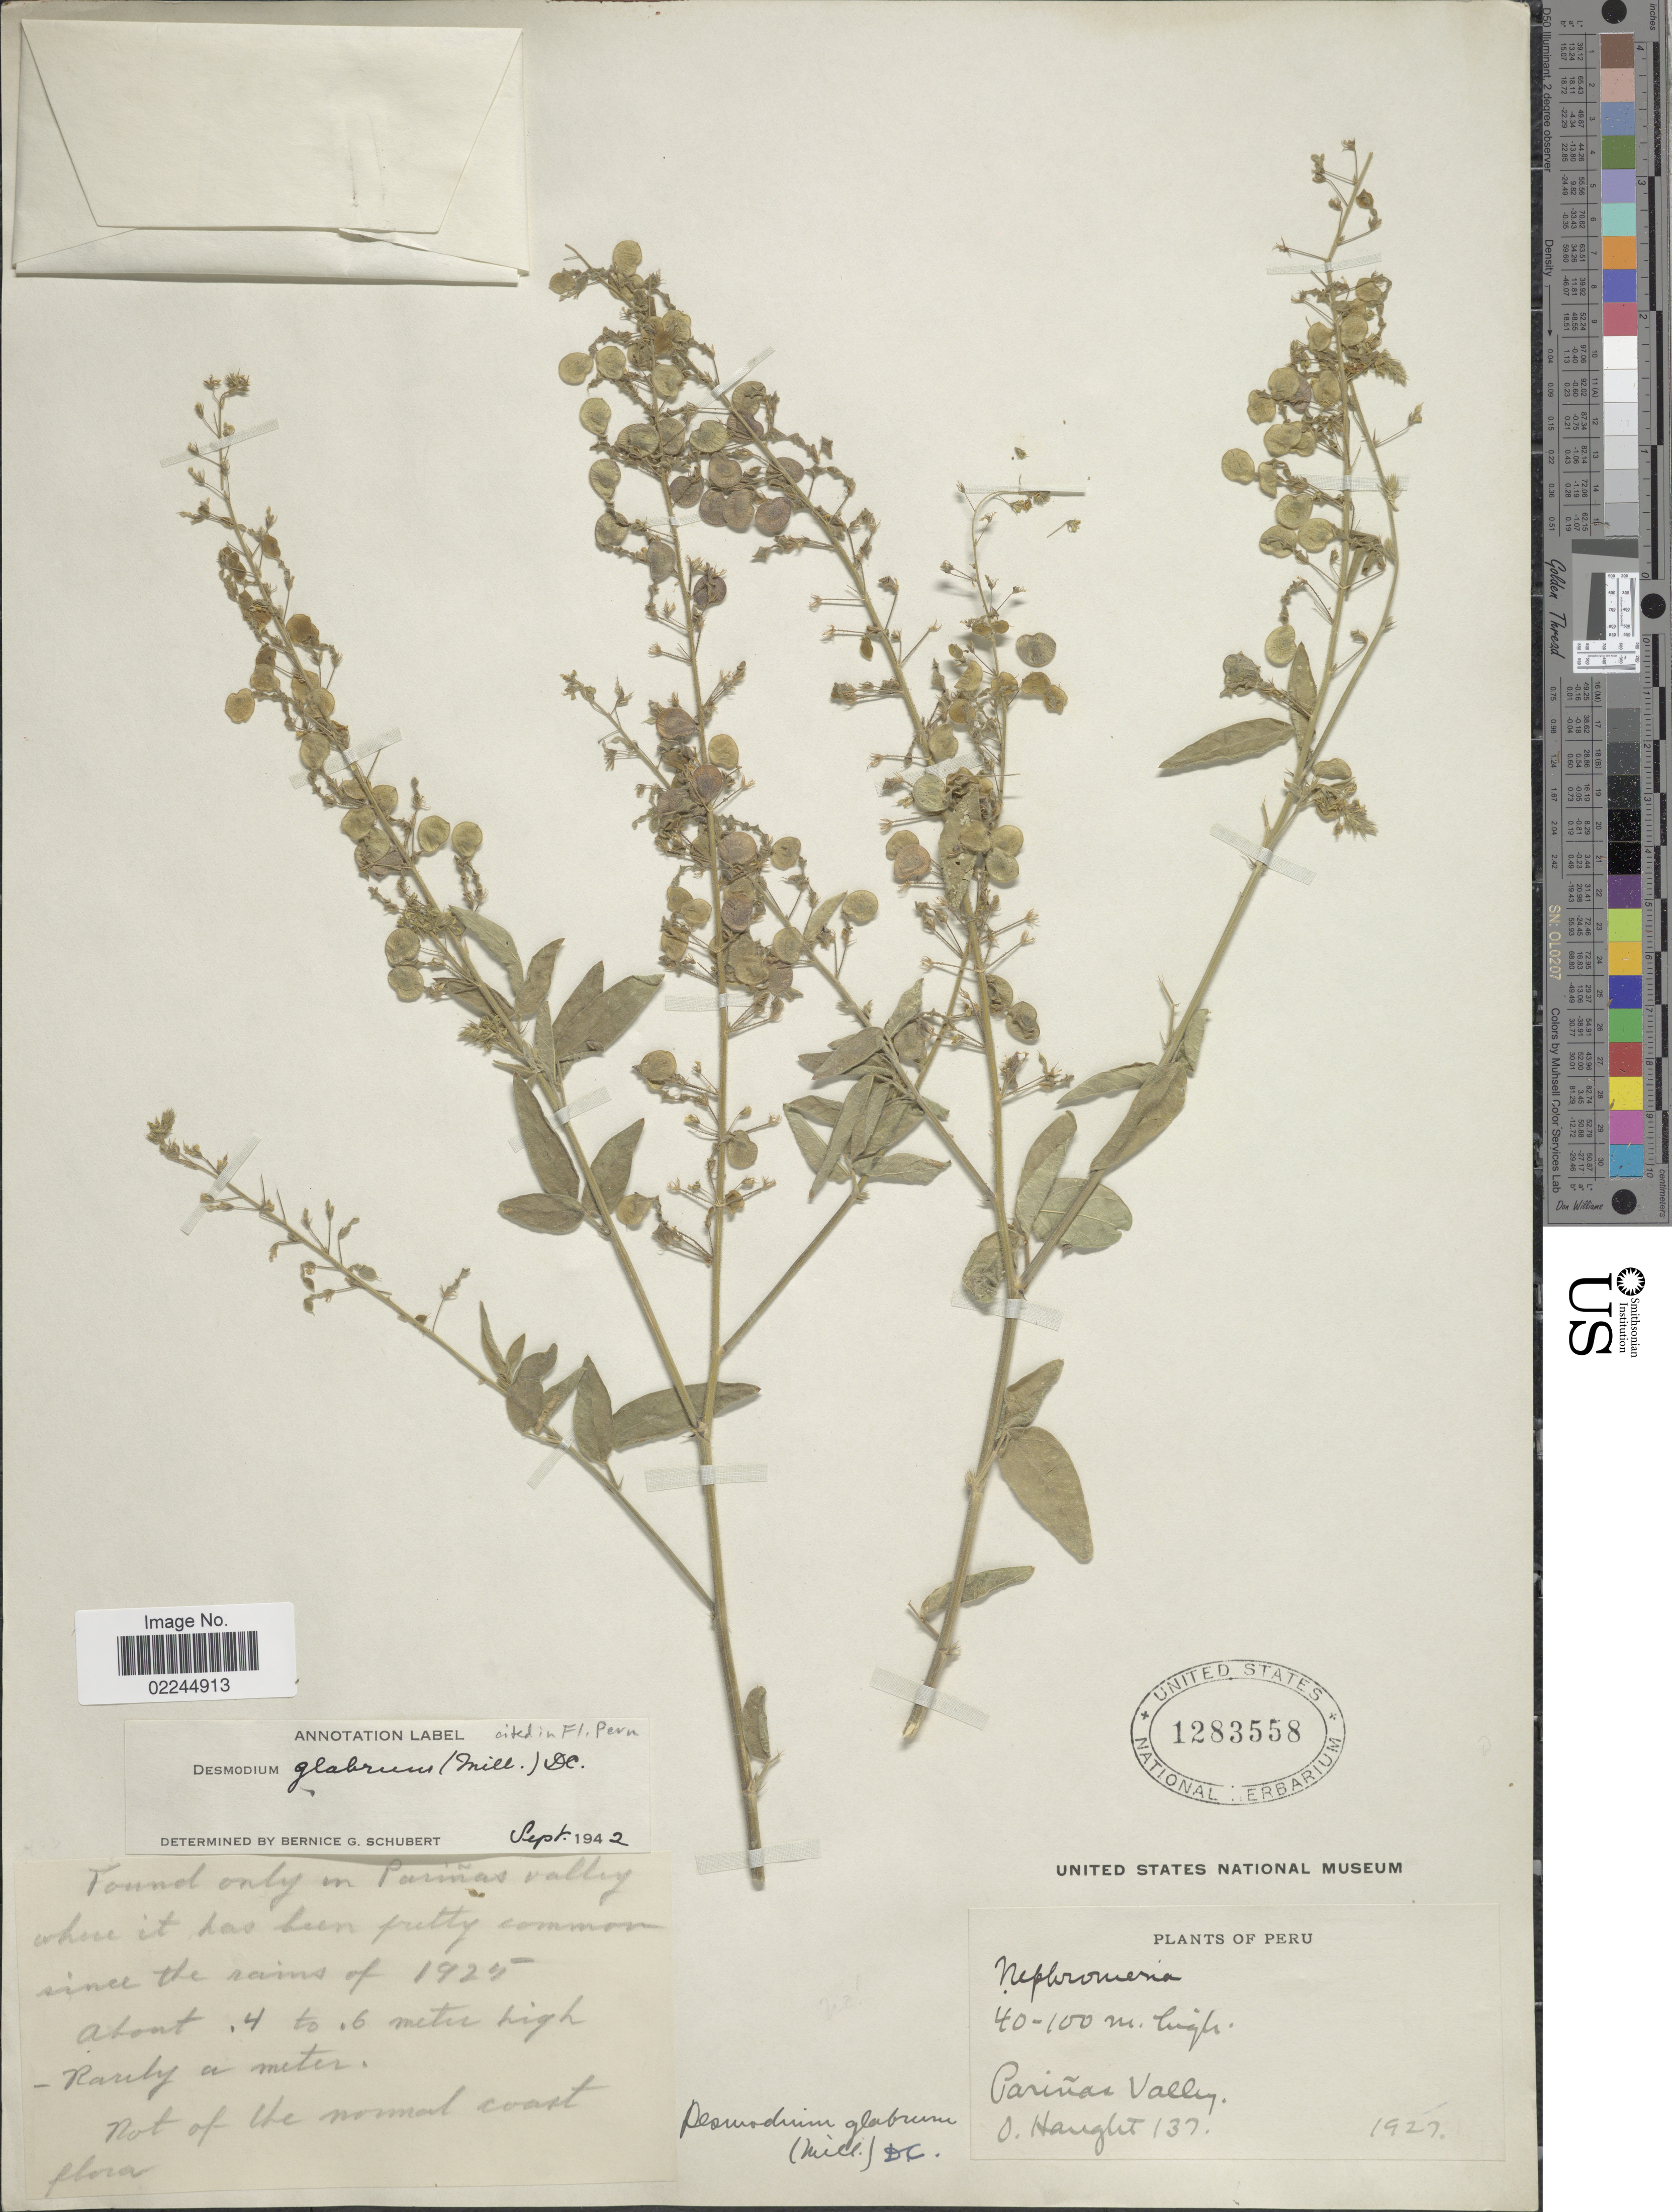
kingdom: Plantae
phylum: Tracheophyta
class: Magnoliopsida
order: Fabales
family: Fabaceae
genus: Desmodium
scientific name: Desmodium glabrum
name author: (Mill.) DC.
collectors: O. Haught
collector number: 137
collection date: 1927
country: Peru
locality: Parinas Valley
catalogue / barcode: US 1283558